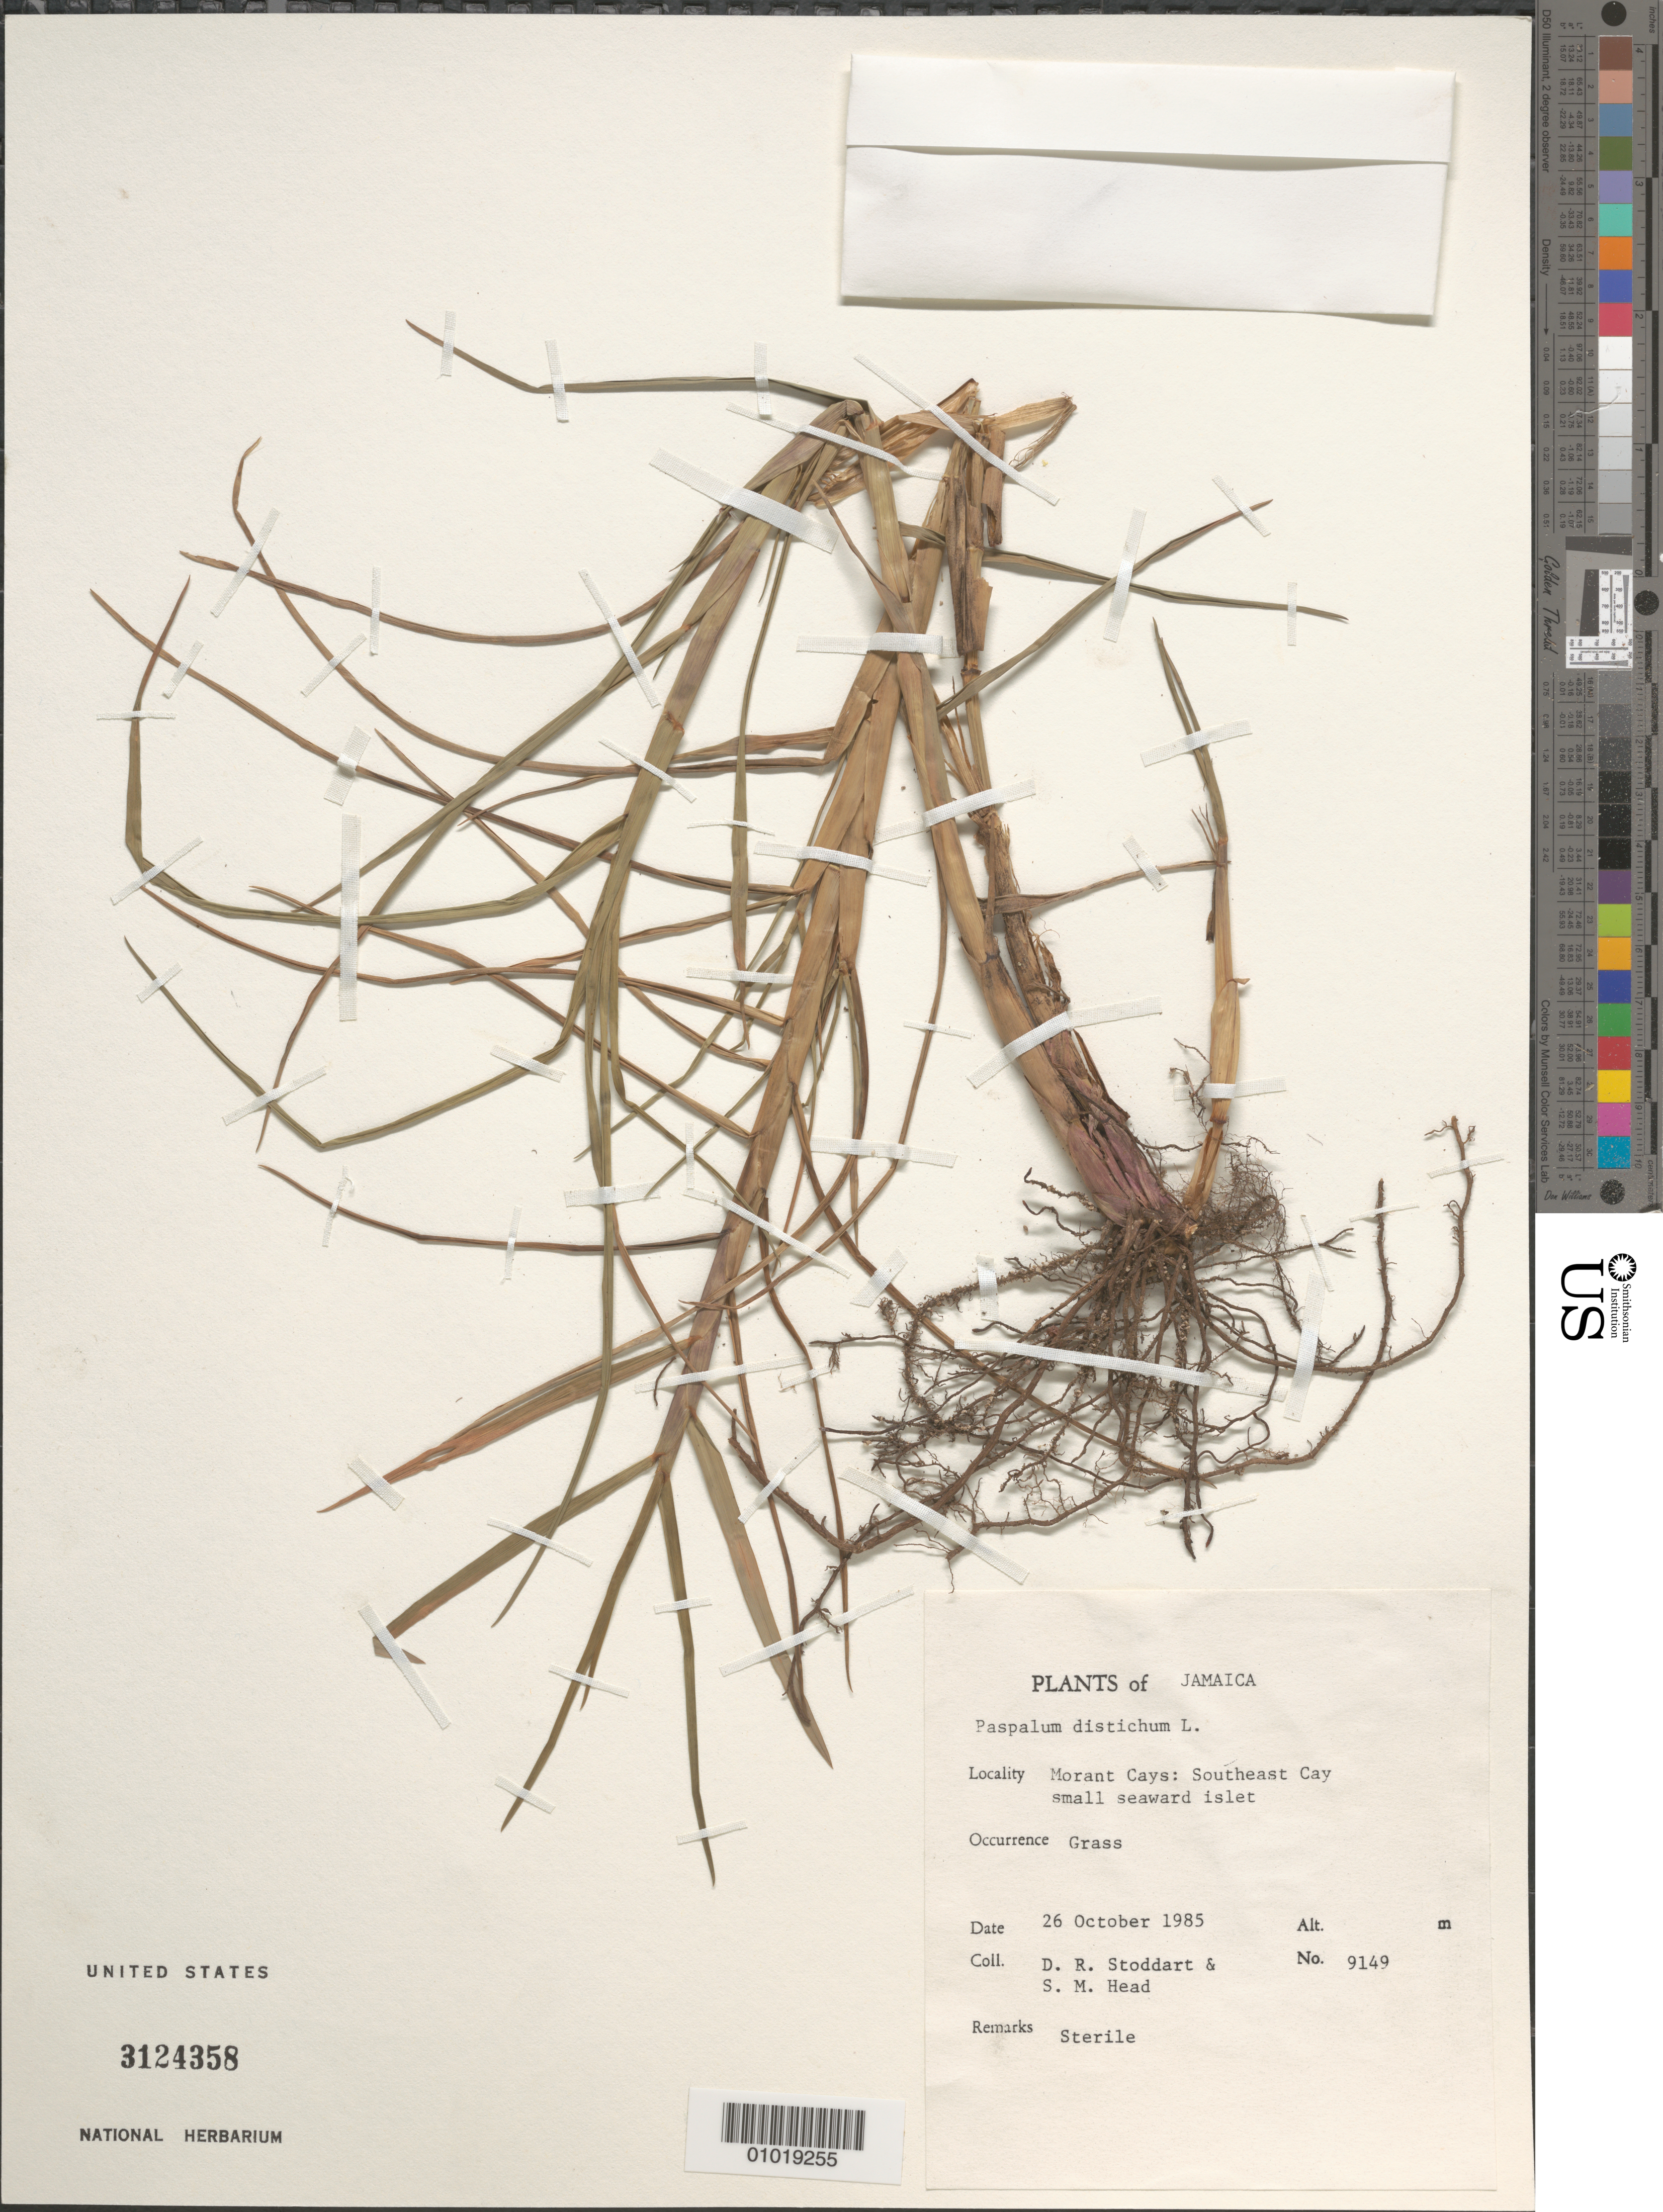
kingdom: Plantae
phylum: Tracheophyta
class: Liliopsida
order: Poales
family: Poaceae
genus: Paspalum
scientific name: Paspalum distichum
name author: L.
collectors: D. R. Stoddart & S. Head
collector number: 9149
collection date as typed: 26 Oct 1985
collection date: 1985-10-26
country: Jamaica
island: Jamaica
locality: Morant Cays, Se Cay, small seaward islet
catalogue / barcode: US 3142358